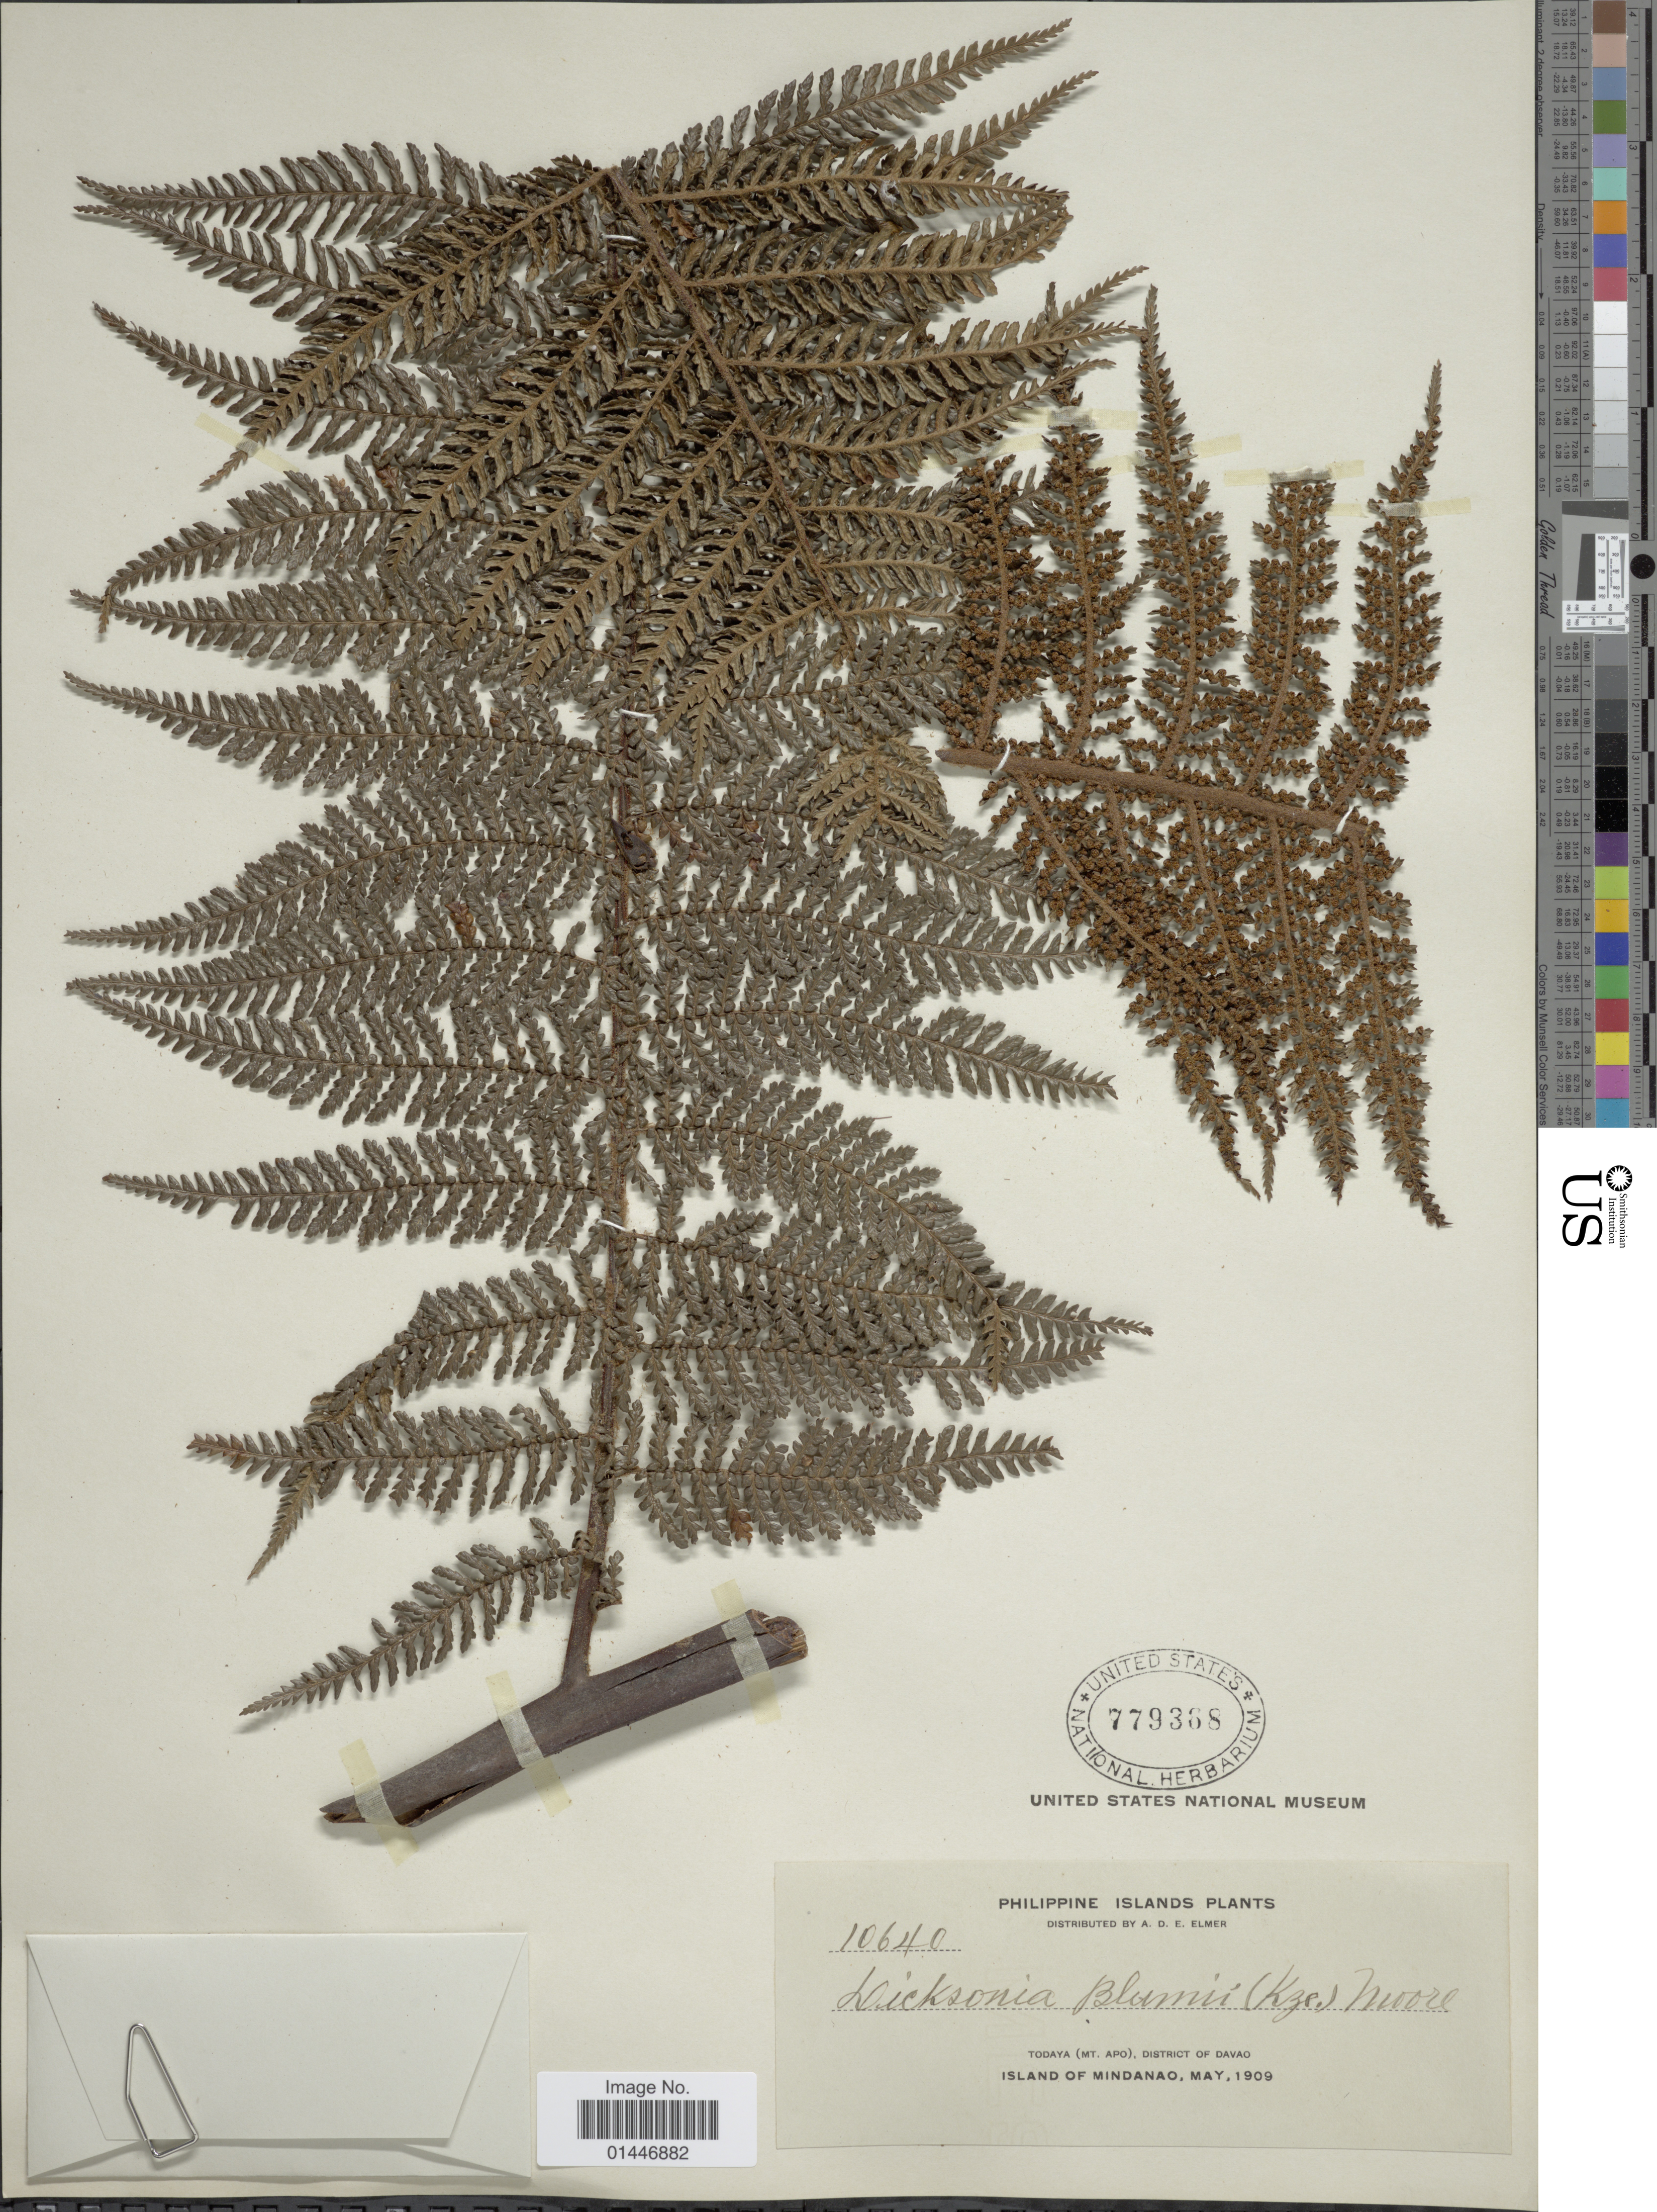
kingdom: Plantae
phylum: Tracheophyta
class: Polypodiopsida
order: Cyatheales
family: Dicksoniaceae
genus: Dicksonia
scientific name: Dicksonia mollis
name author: Holttum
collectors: A. D. E. Elmer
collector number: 10640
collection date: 1909-05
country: Philippines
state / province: Davao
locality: Philippine Islands, Todaya (Mt. Apo), Island of Mindanao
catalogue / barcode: US 779368